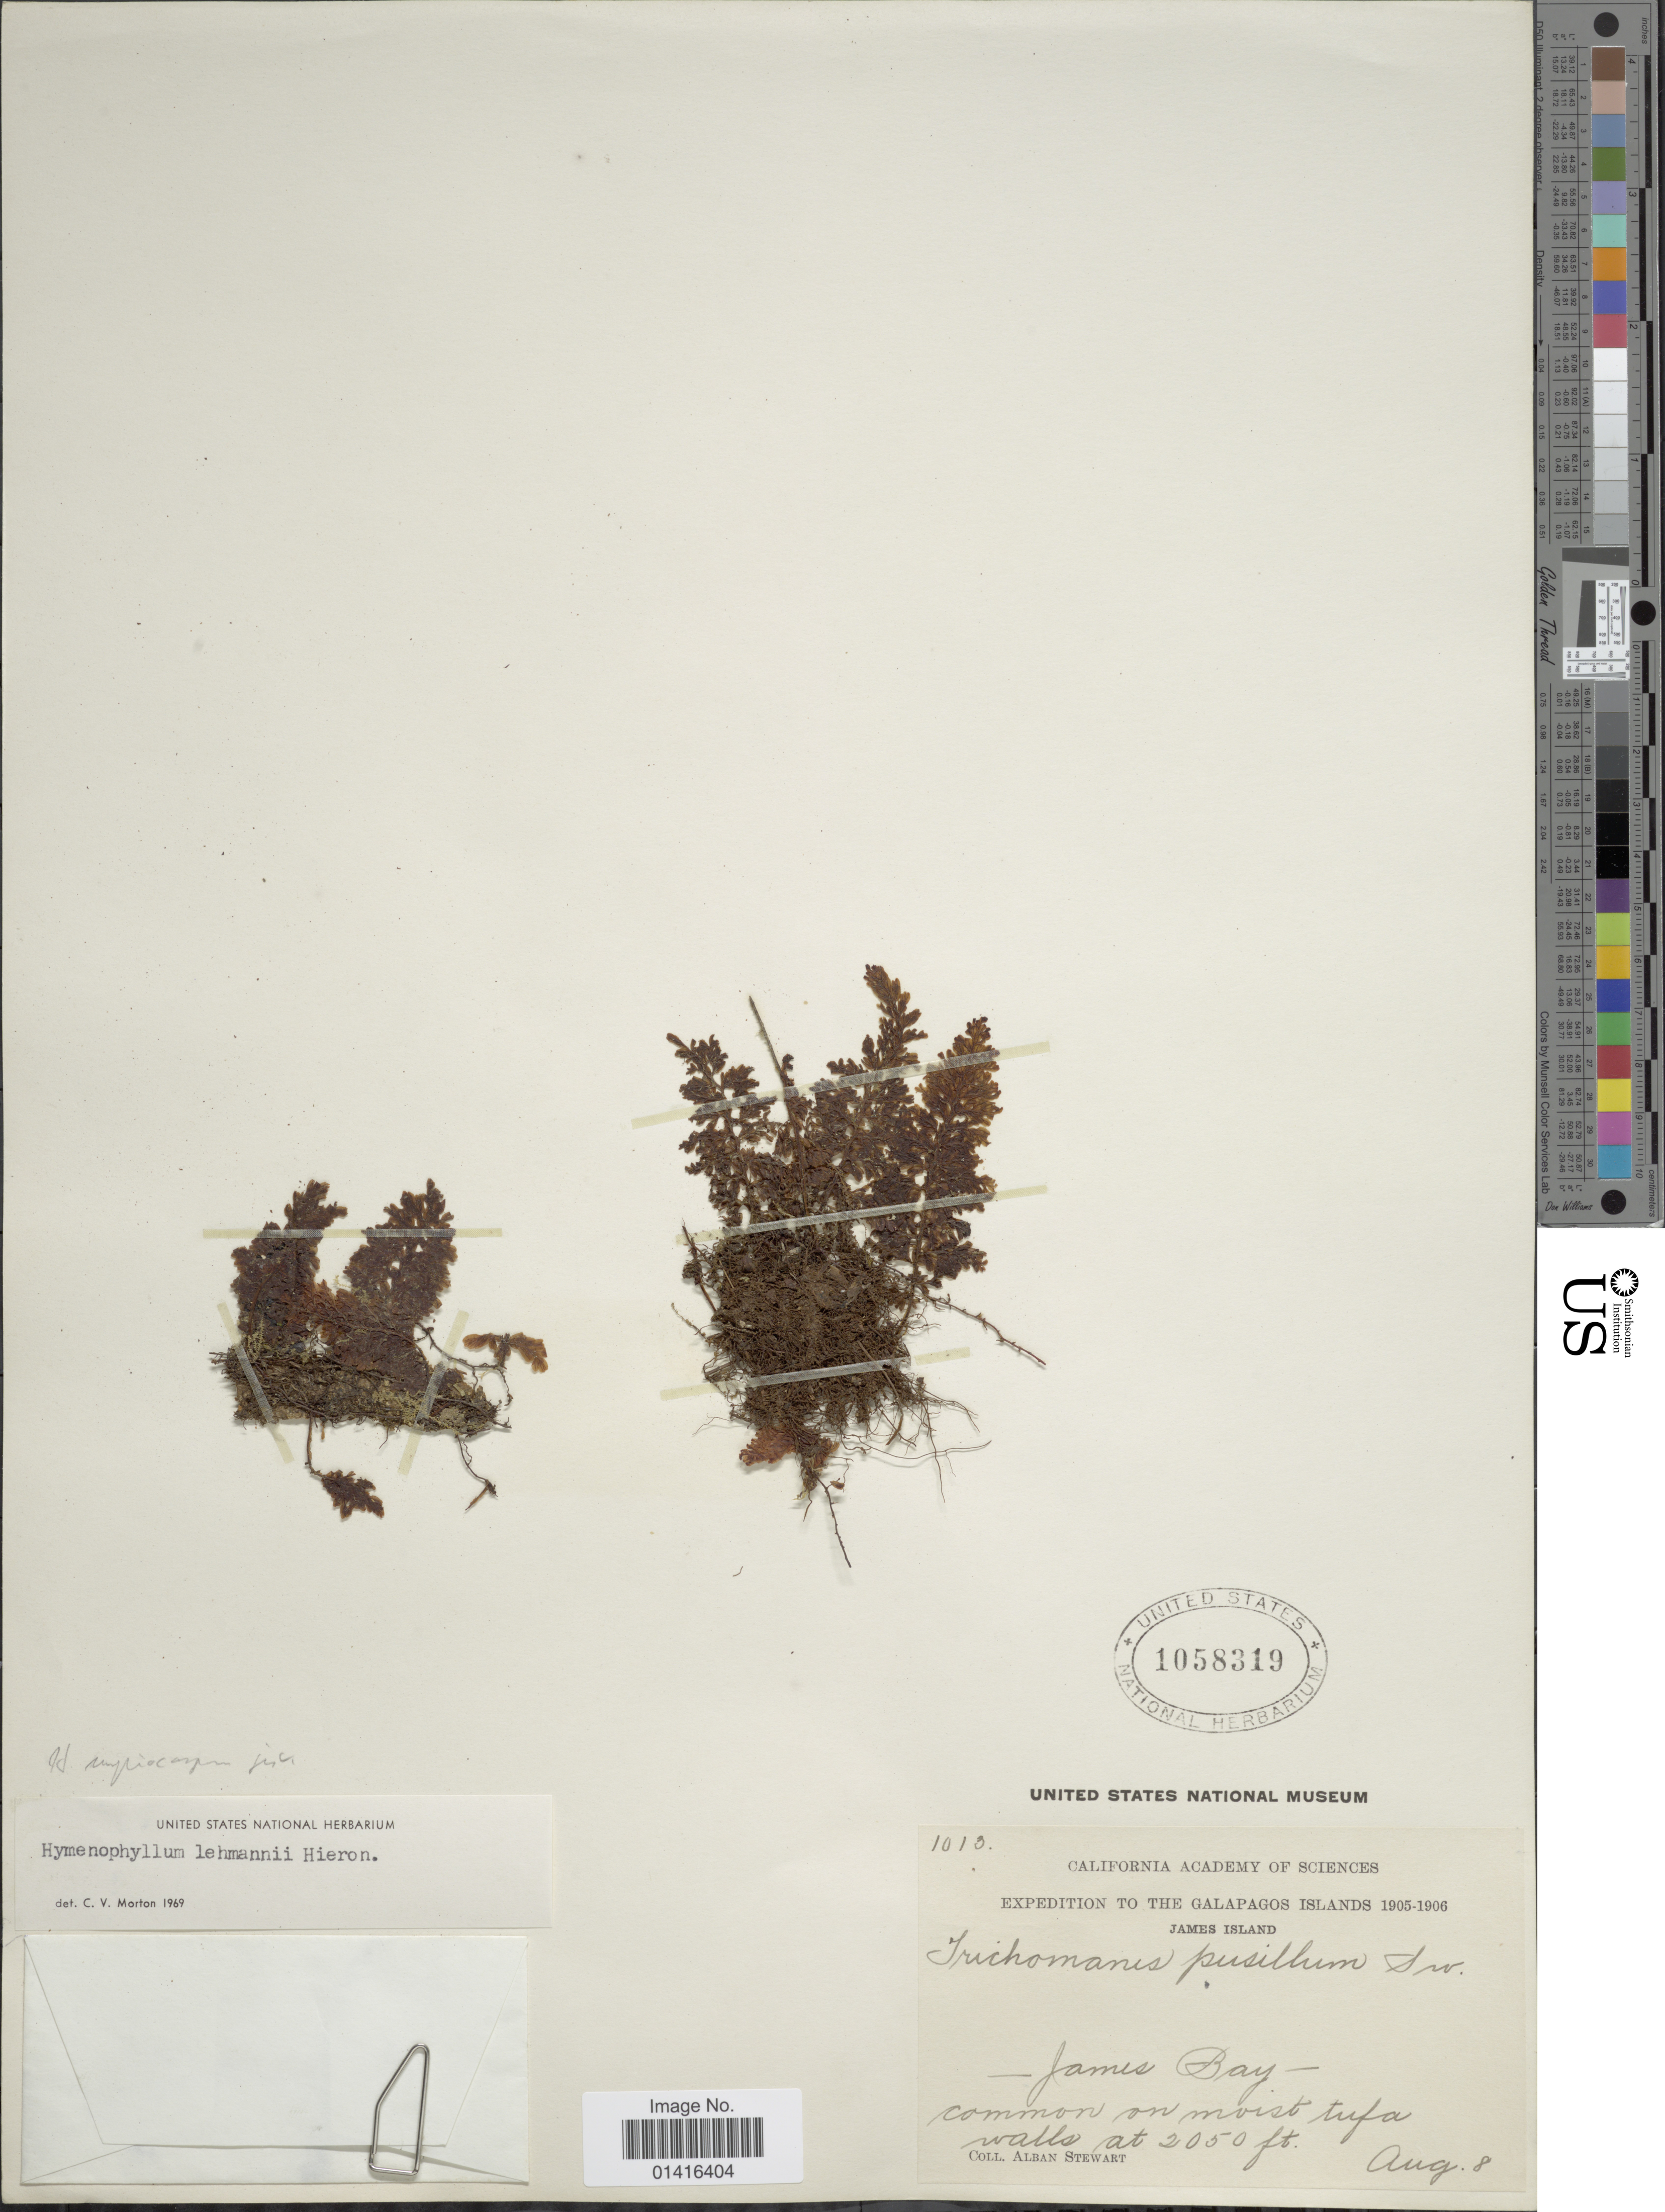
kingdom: Plantae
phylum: Tracheophyta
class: Polypodiopsida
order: Hymenophyllales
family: Hymenophyllaceae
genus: Hymenophyllum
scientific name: Hymenophyllum myriocarpum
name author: Hook.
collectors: A. Stewart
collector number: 1013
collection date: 1905-08-08/1906-08-08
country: Ecuador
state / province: Colón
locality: Galapagos Islands. James island. James Bay.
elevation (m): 625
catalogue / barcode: US 1058319